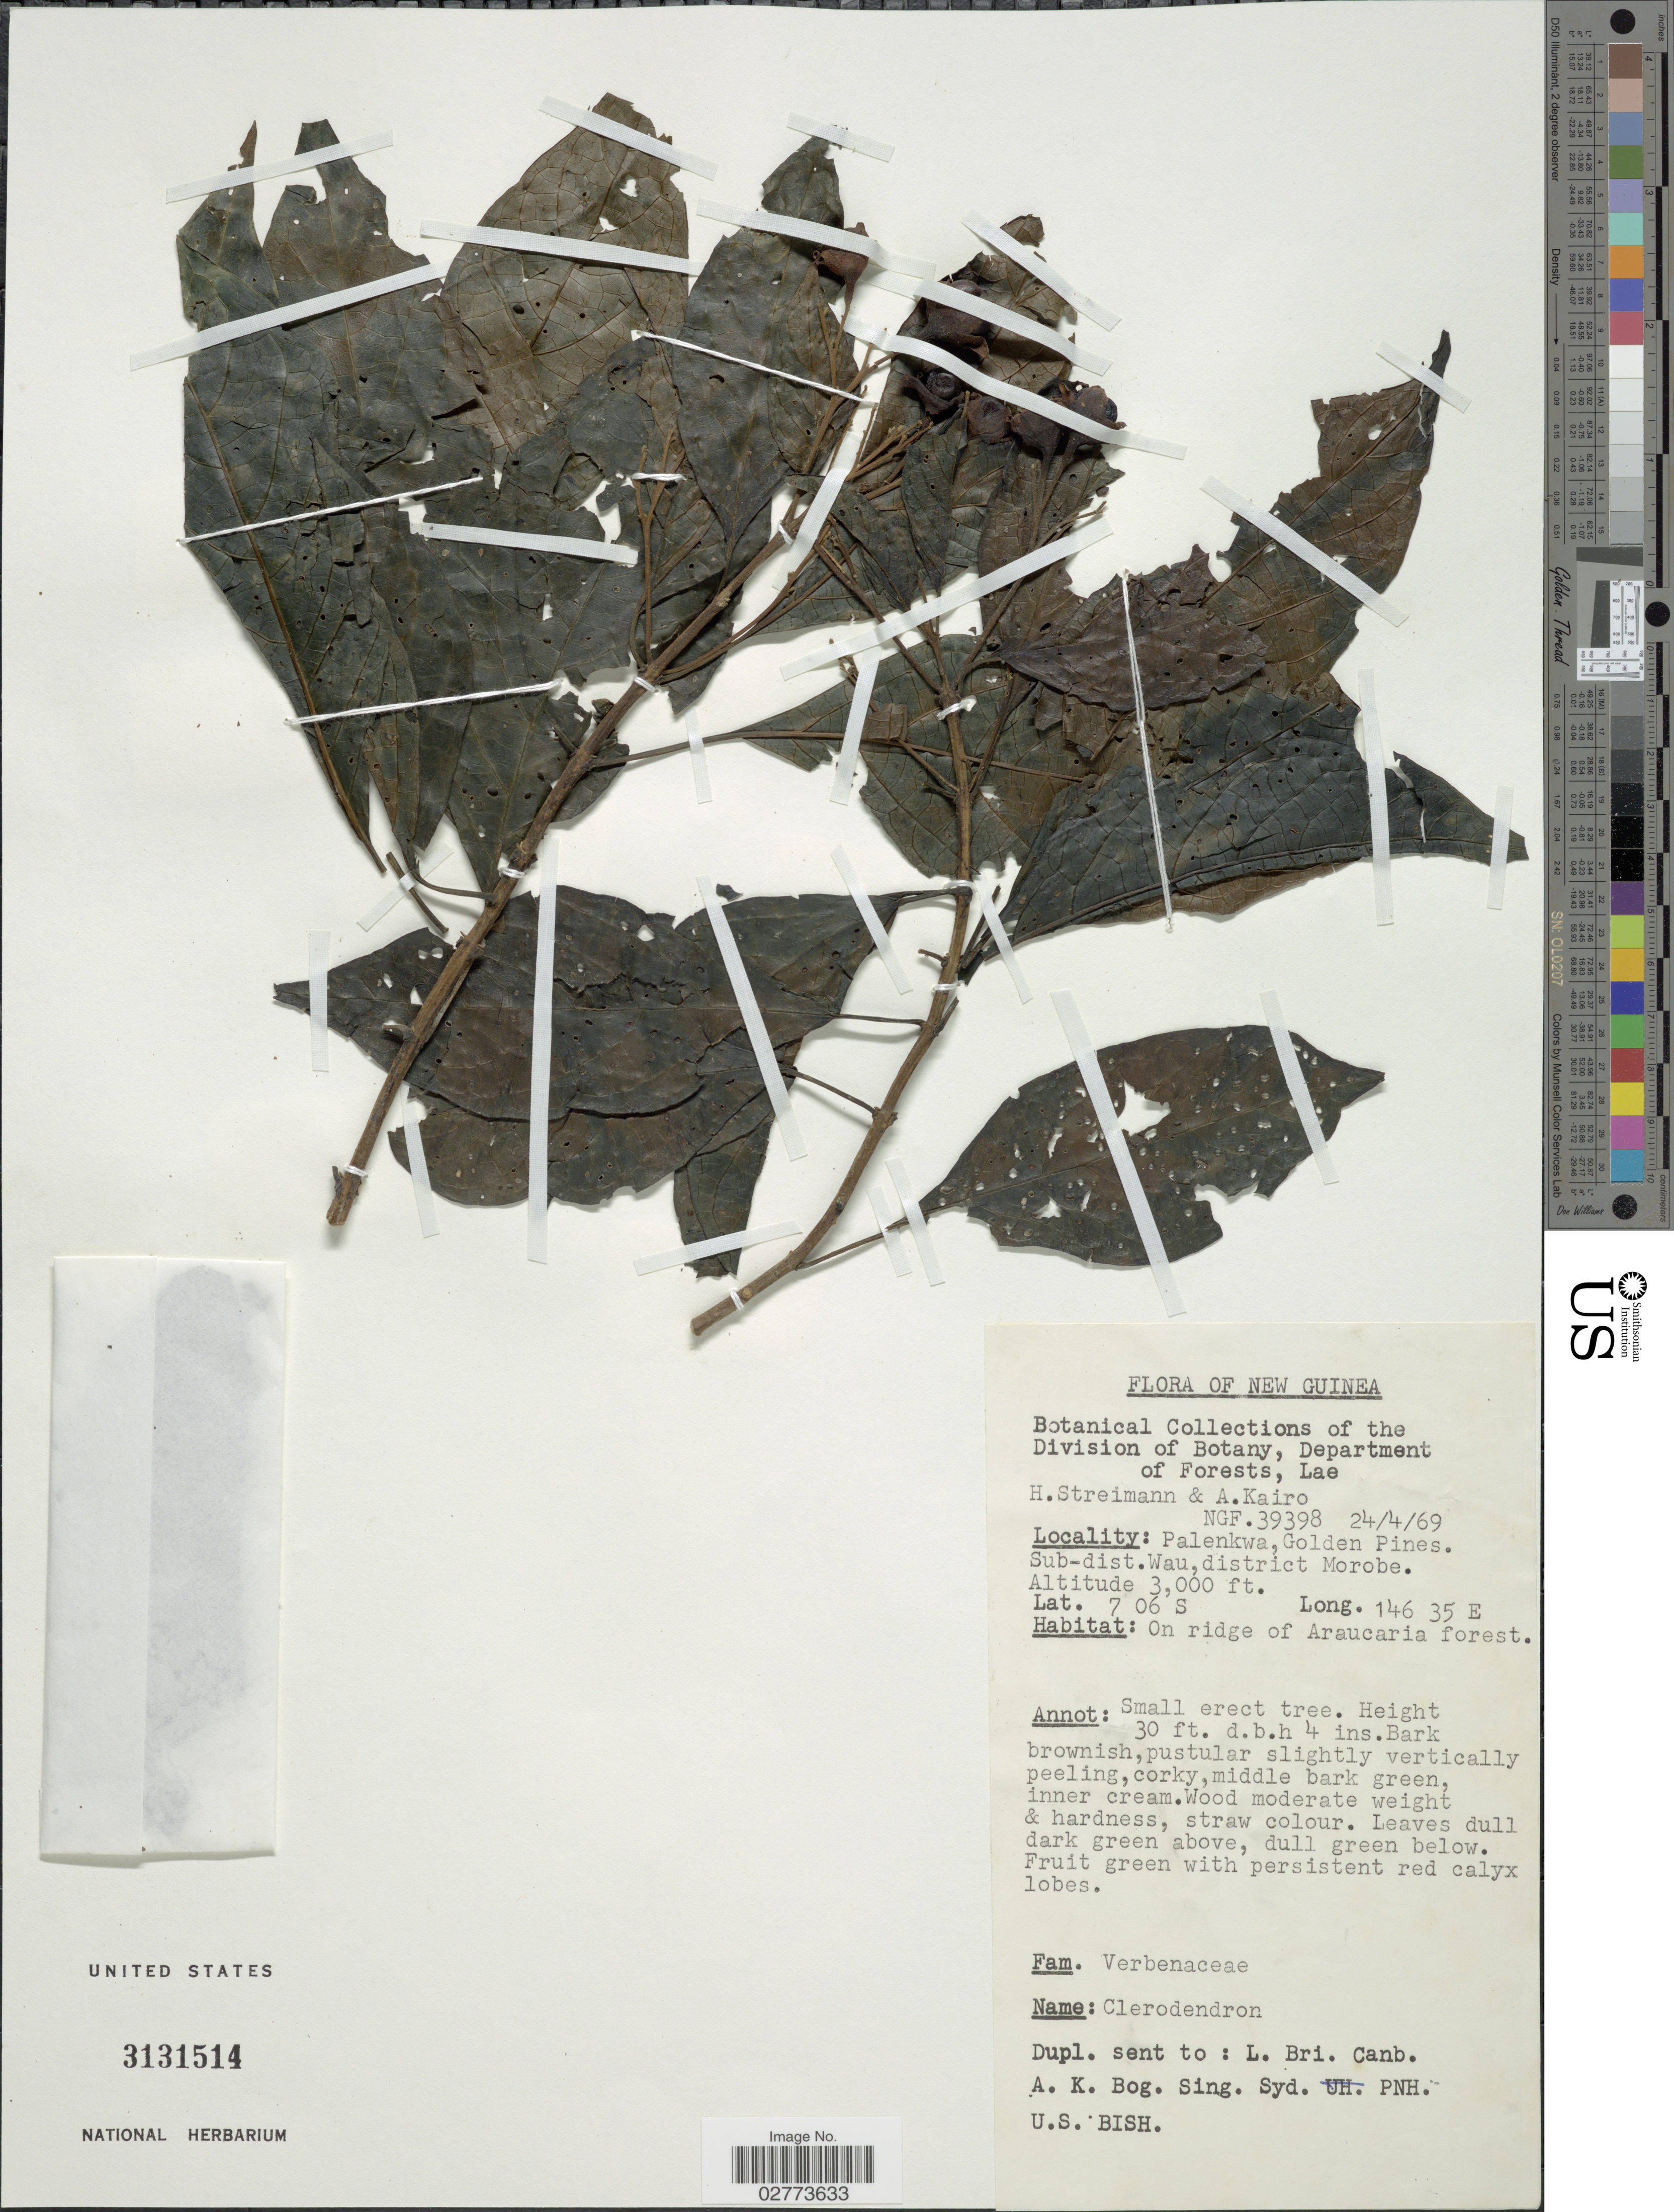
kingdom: Plantae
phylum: Tracheophyta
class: Magnoliopsida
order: Lamiales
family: Lamiaceae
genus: Clerodendrum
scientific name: Clerodendrum sp.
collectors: H. Streimann & A. Kairo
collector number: NGF. 39398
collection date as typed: Transcribed d/m/y: 24/4/69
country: Papua New Guinea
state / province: Morobe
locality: New Guinea. Palenkwa, Golden Pines. Sub-dist. Wau, district Morobe. On ridge of Araucaria forest.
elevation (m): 914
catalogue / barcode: US 3131514